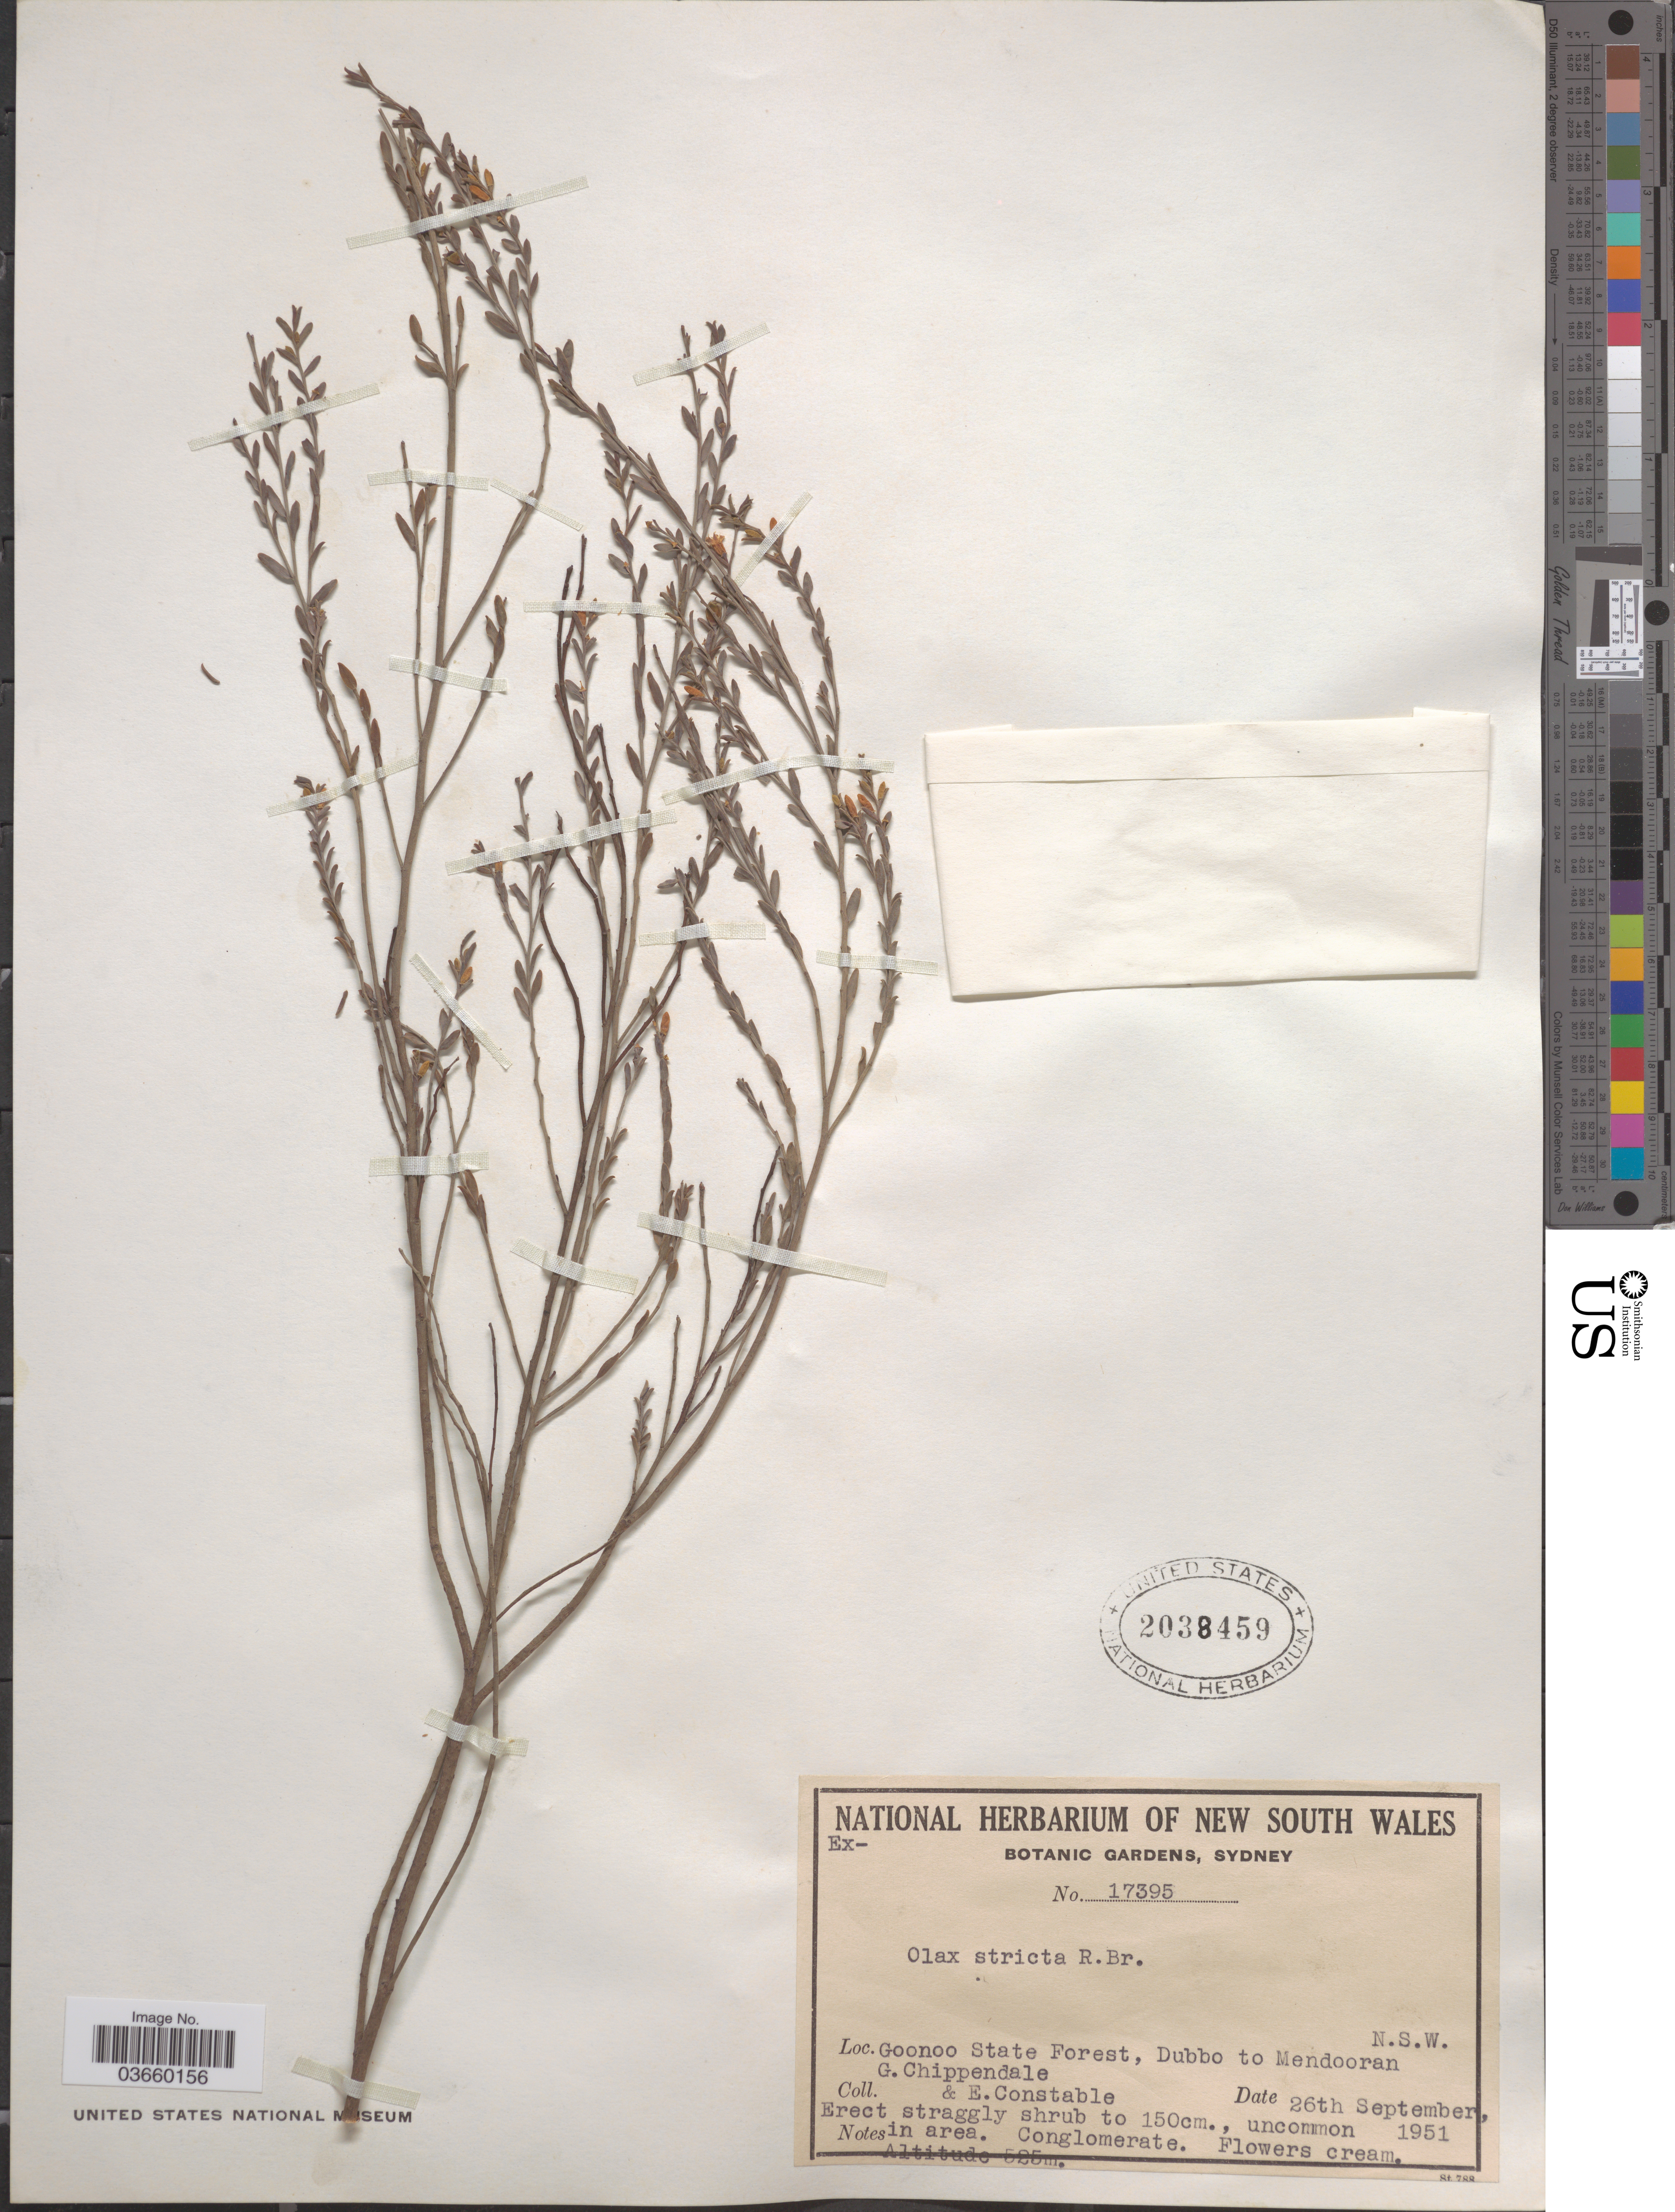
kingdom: Plantae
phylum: Tracheophyta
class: Magnoliopsida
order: Santalales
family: Olacaceae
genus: Olax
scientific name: Olax stricta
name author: R. Br.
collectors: G. Chippendale & E. F. Constable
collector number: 17395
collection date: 1951-09-26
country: Australia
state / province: New South Wales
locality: Goonoo State Forest, Dubbo to Mendooran.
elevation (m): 525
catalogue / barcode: US 2038459